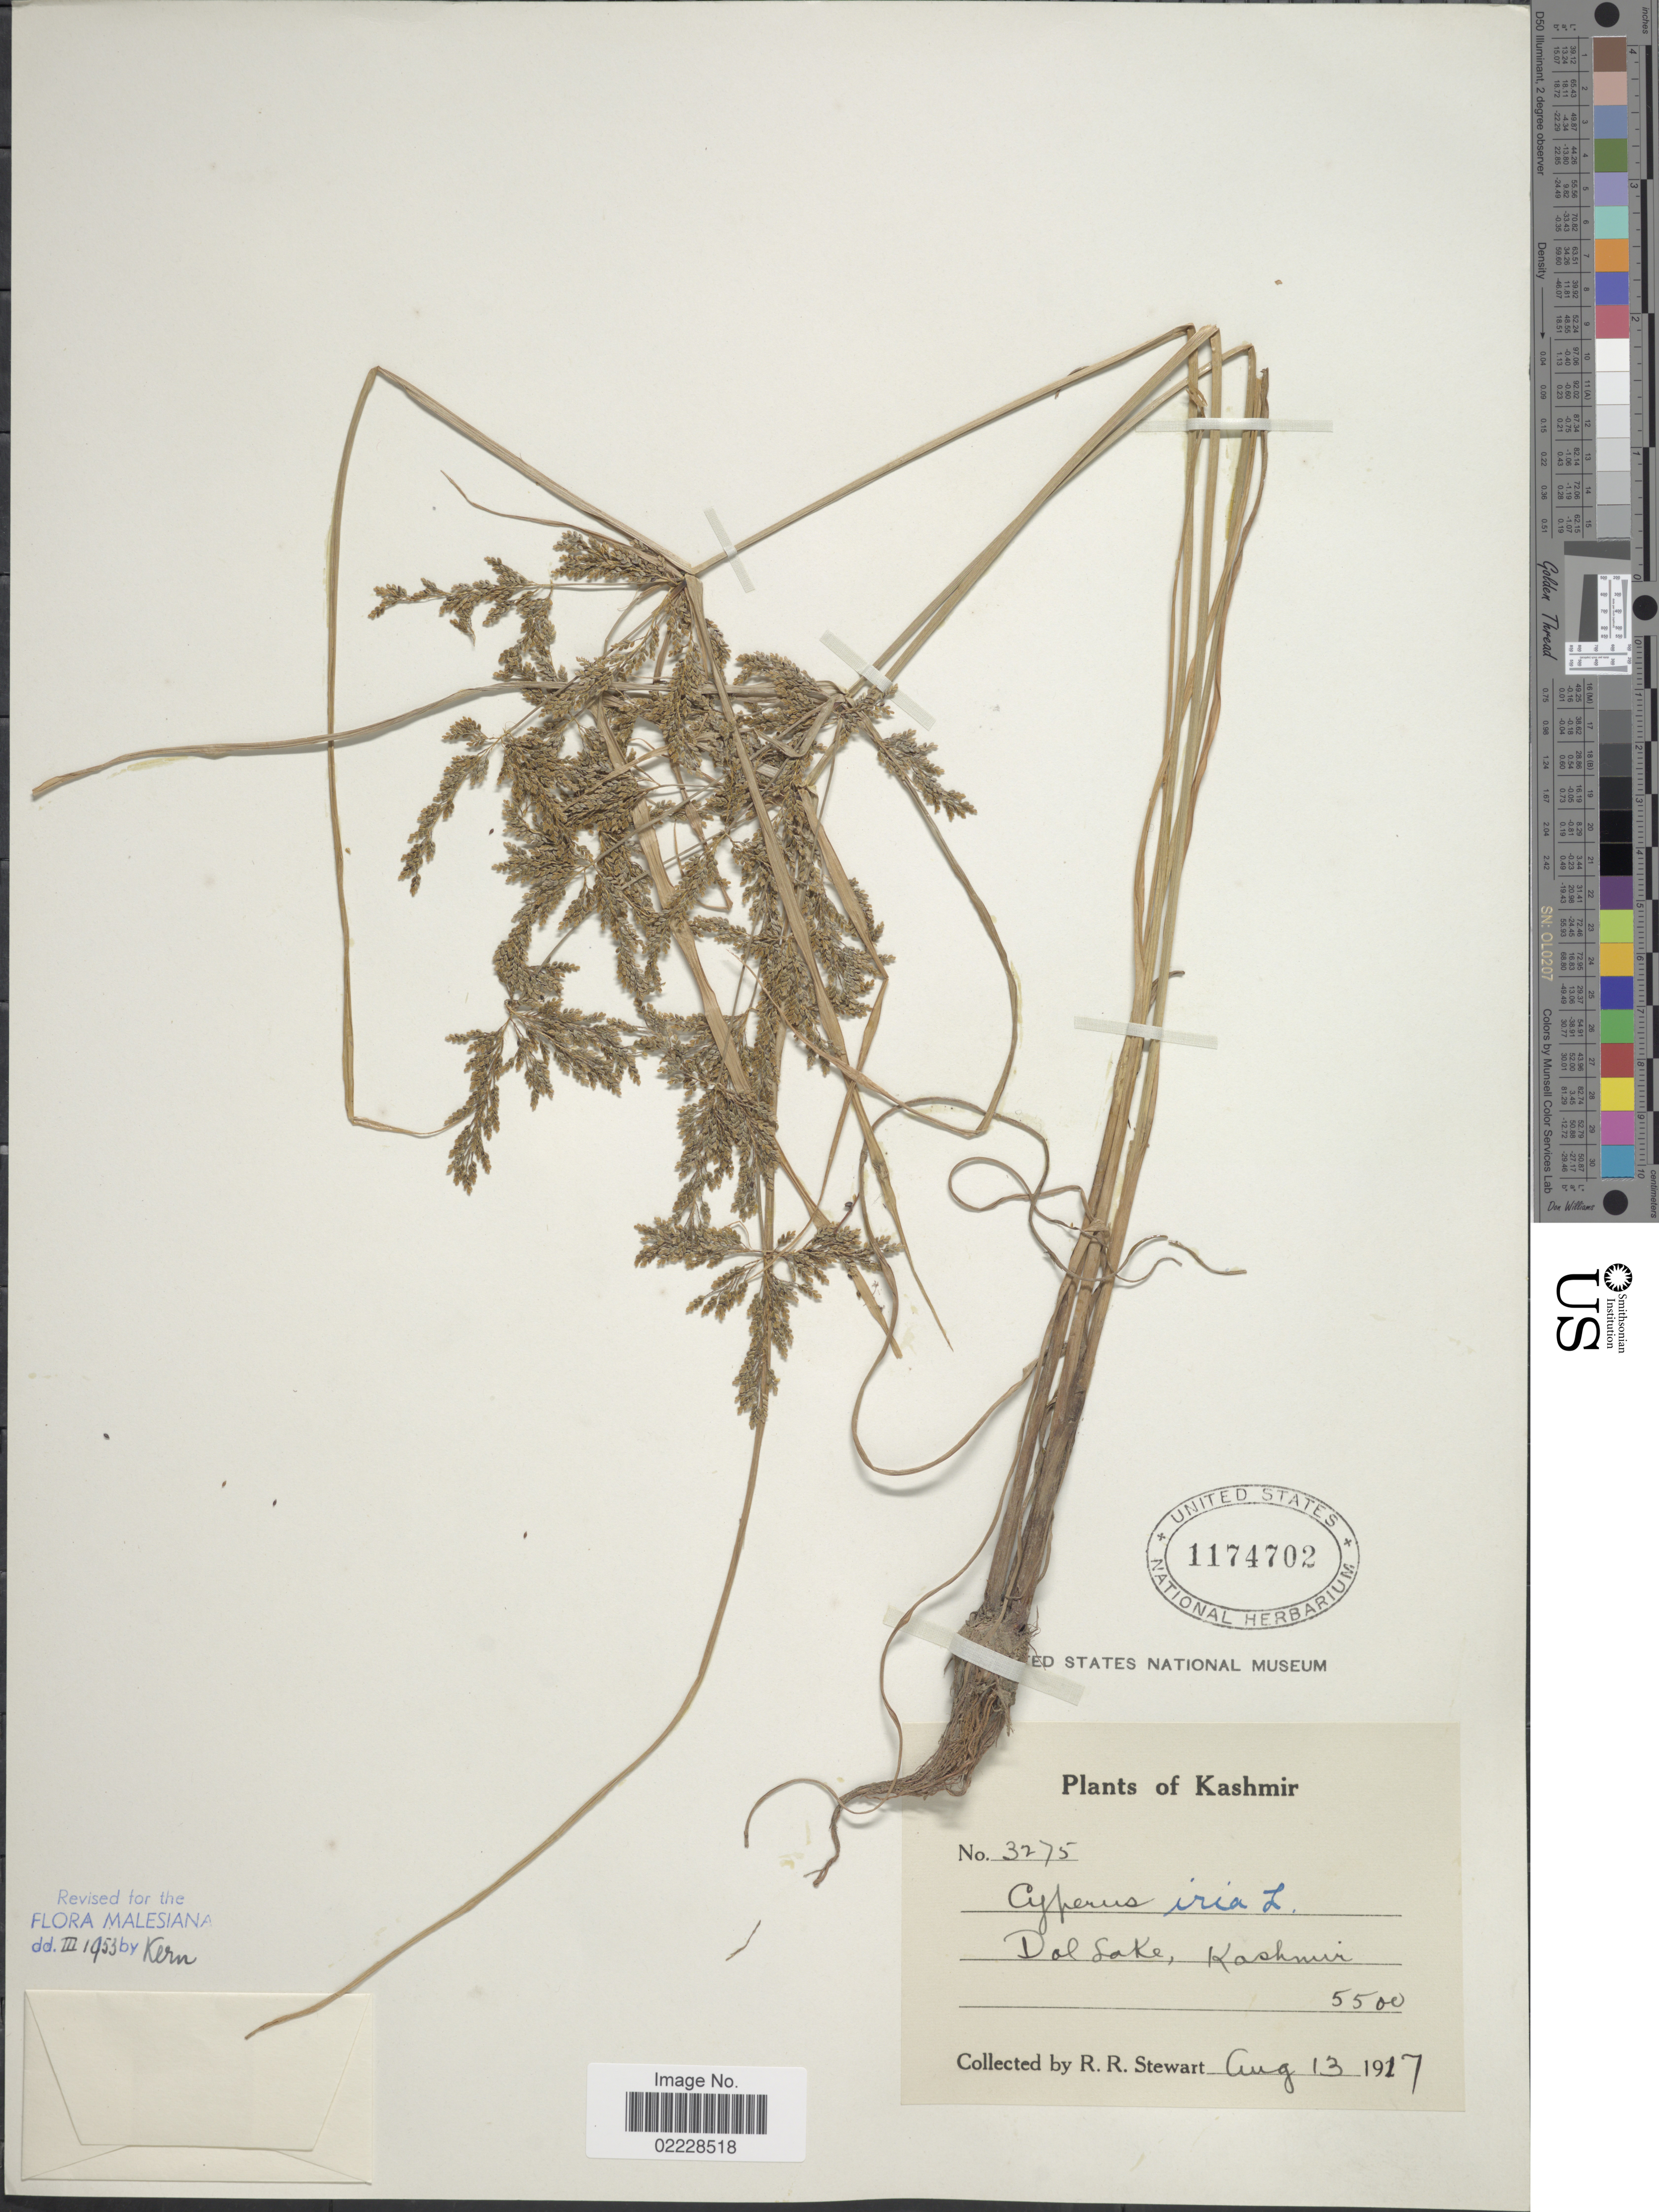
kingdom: Plantae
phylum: Tracheophyta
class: Liliopsida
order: Poales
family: Cyperaceae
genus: Cyperus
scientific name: Cyperus iria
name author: L.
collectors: R. R. Stewart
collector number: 3275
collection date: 1917-08-13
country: India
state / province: Jammu and Kashmir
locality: Kashmir. Dol Lake, Kashmir.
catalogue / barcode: US 1174702